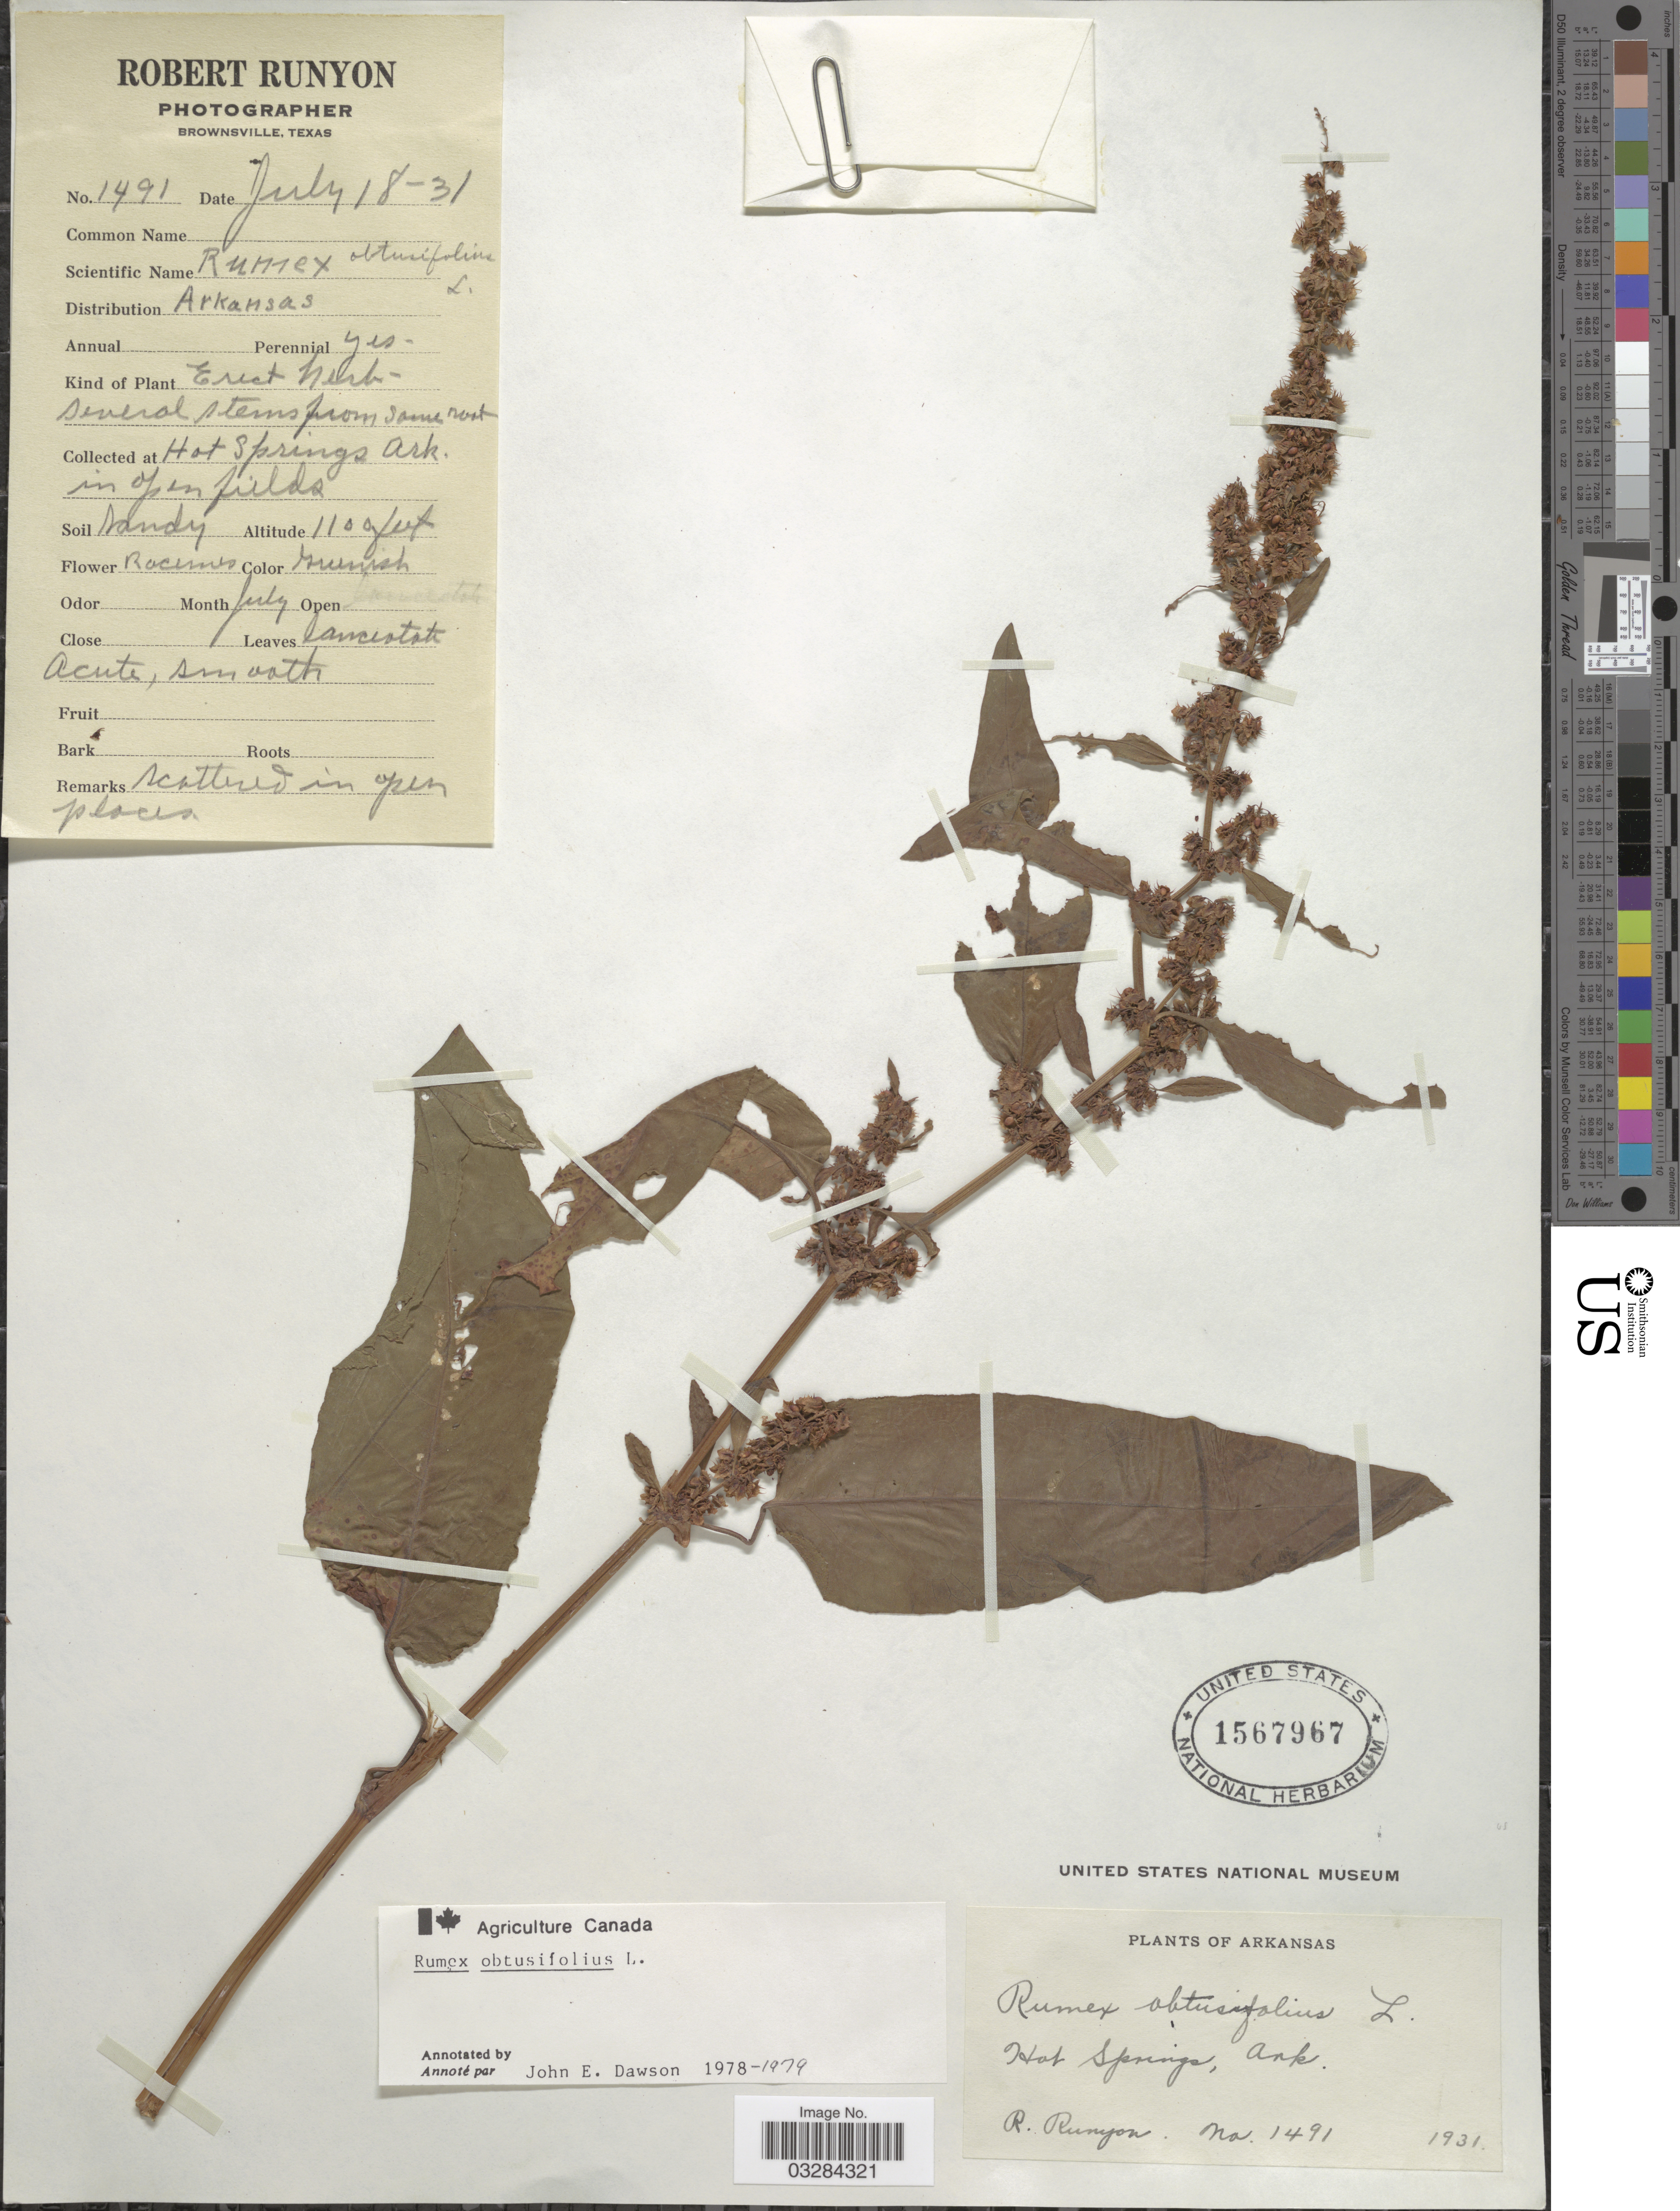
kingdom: Plantae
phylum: Tracheophyta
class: Magnoliopsida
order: Caryophyllales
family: Polygonaceae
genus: Rumex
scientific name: Rumex obtusifolius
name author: L.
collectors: R. Runyon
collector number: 1491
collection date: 1931-07-18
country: United States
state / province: Arkansas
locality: Hot Springs.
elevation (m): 335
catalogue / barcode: US 1567967